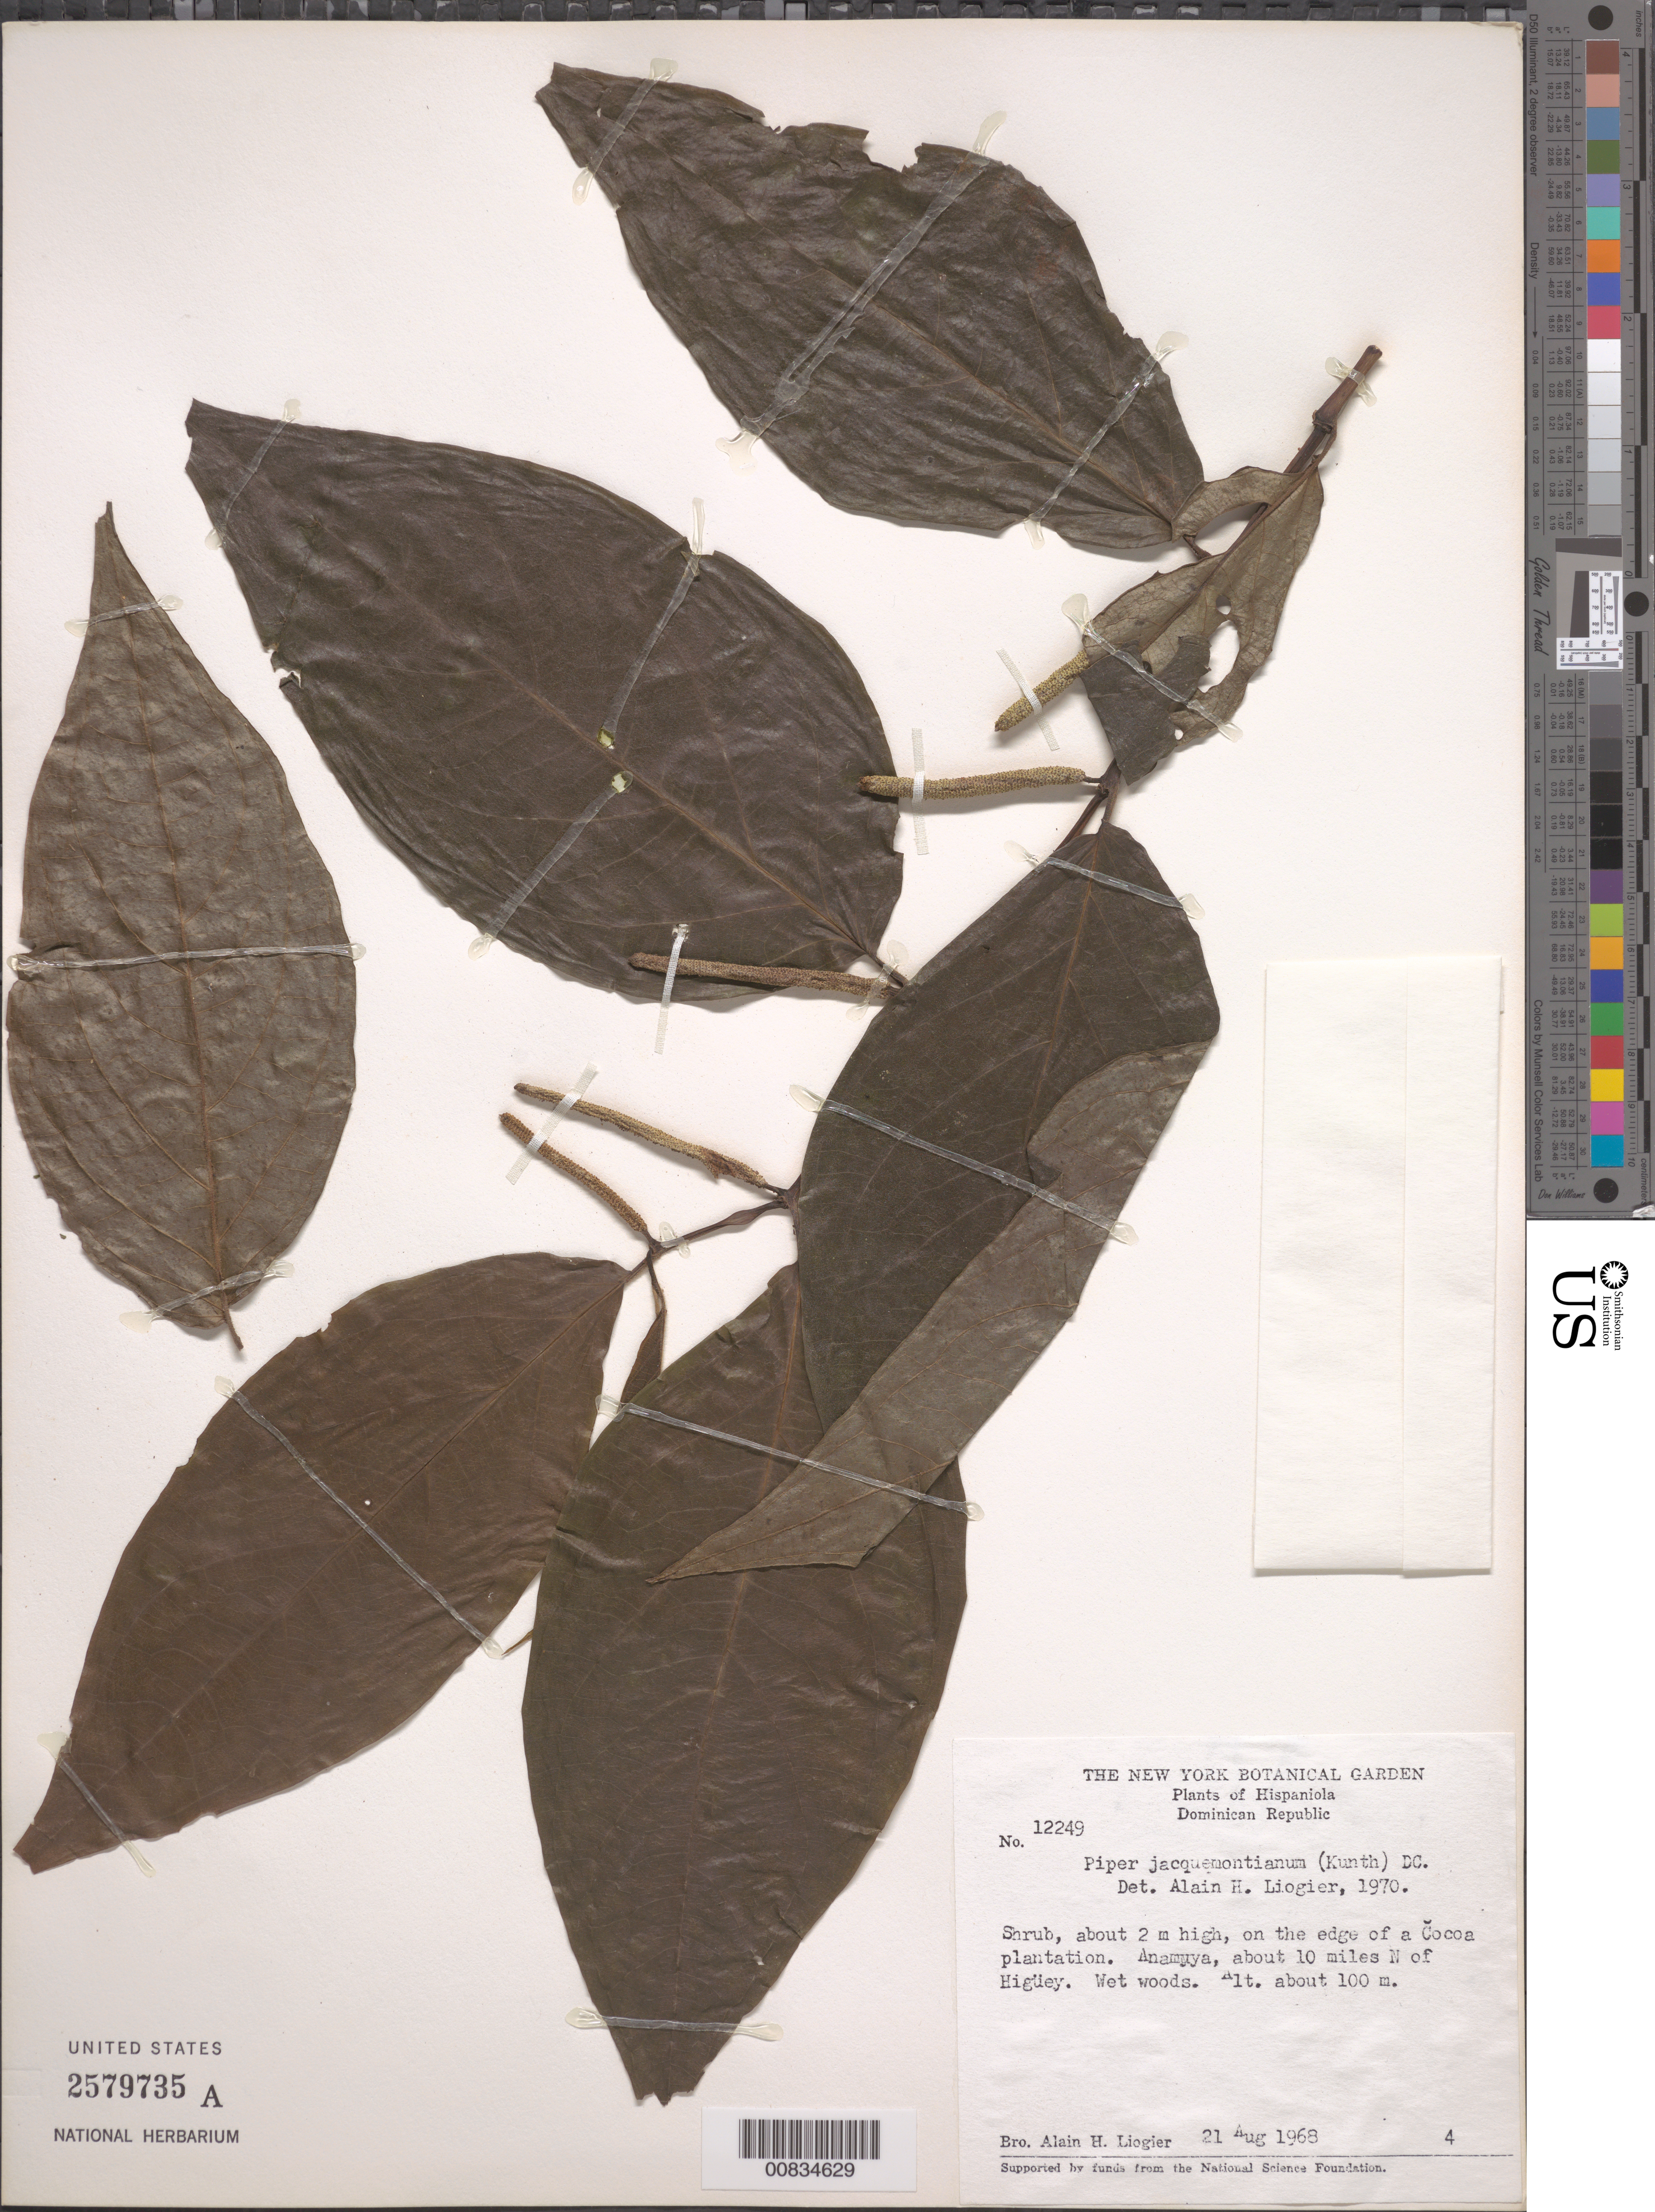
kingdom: Plantae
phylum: Tracheophyta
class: Magnoliopsida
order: Piperales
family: Piperaceae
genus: Piper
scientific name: Piper jacquemontianum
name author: Kunth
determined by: Liogier, Alain H.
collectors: A. H. Liogier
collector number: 12249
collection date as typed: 21 Aug 1968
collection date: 1968-08-21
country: Dominican Republic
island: Hispaniola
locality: Anamuya, about 10 miles N of Higüey.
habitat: On the edge of a Cocoa plantation. Wet woods.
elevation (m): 100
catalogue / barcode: US 2579735A